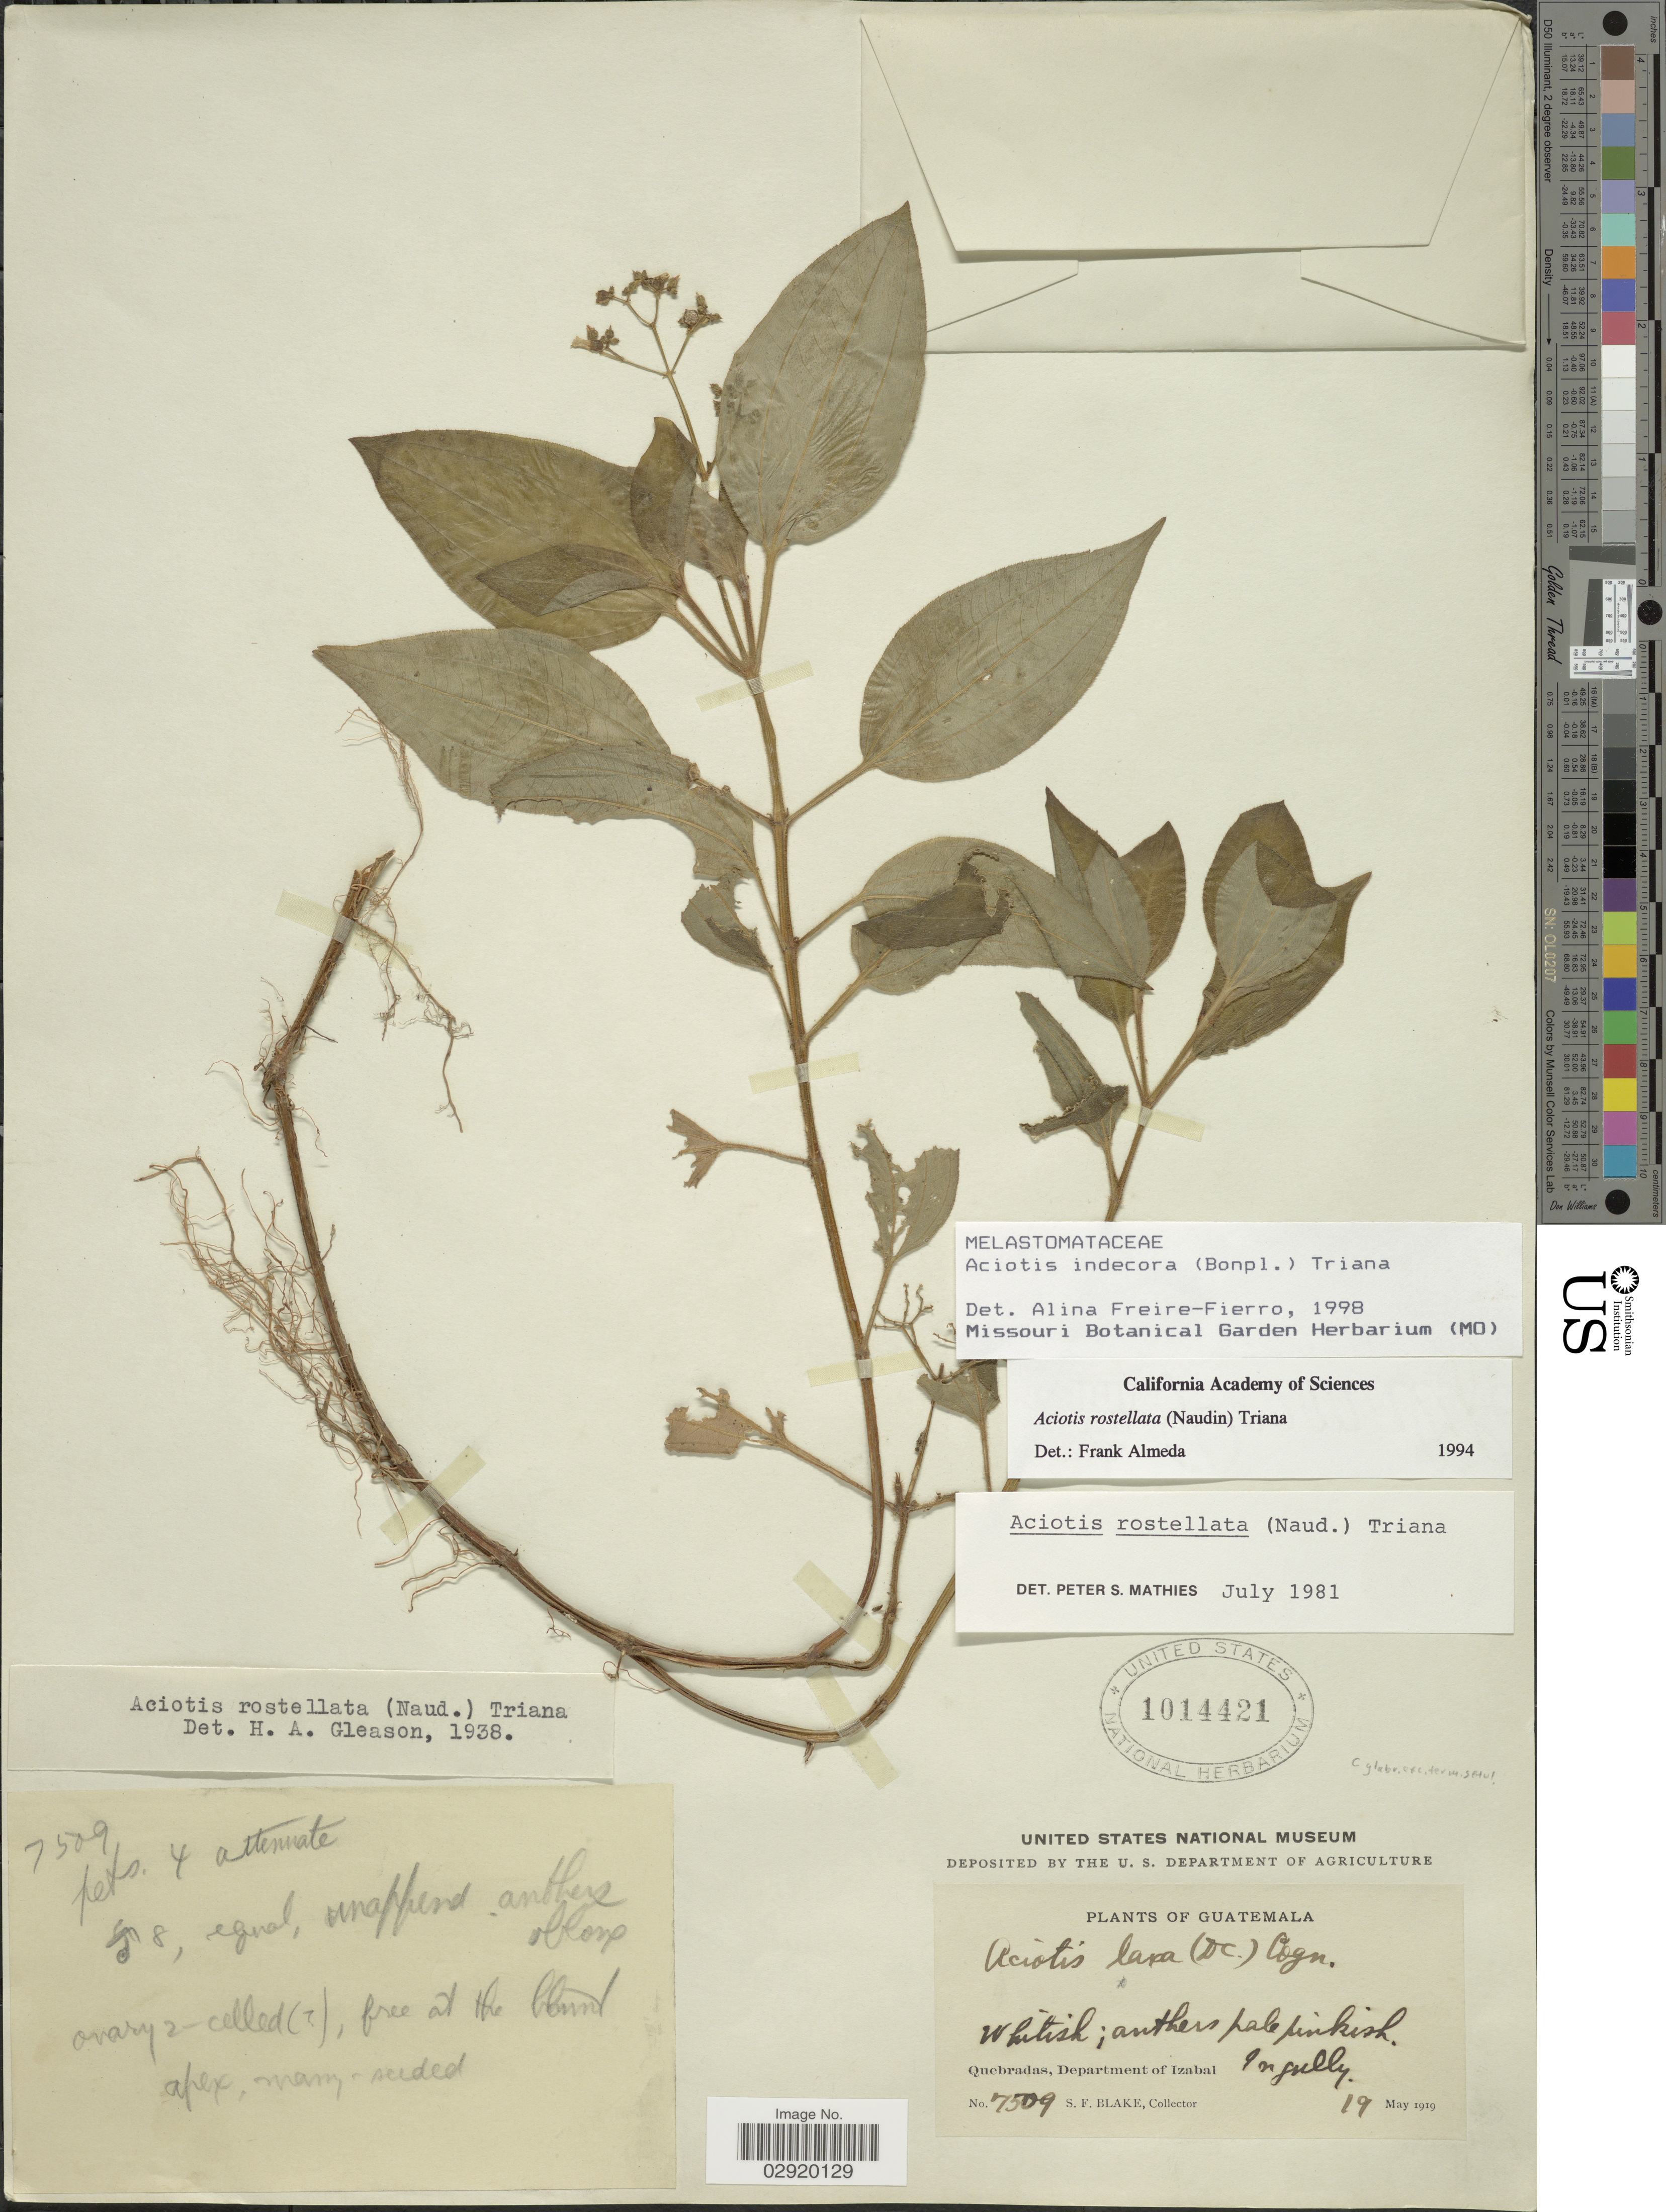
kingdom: Plantae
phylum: Tracheophyta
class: Magnoliopsida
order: Myrtales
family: Melastomataceae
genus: Aciotis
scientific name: Aciotis indecora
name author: (Bonpl.) Triana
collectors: S. Blake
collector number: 7509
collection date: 1919-05-19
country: Guatemala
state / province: Izabal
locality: Quebradas, Department of Izabal.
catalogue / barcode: US 1014421